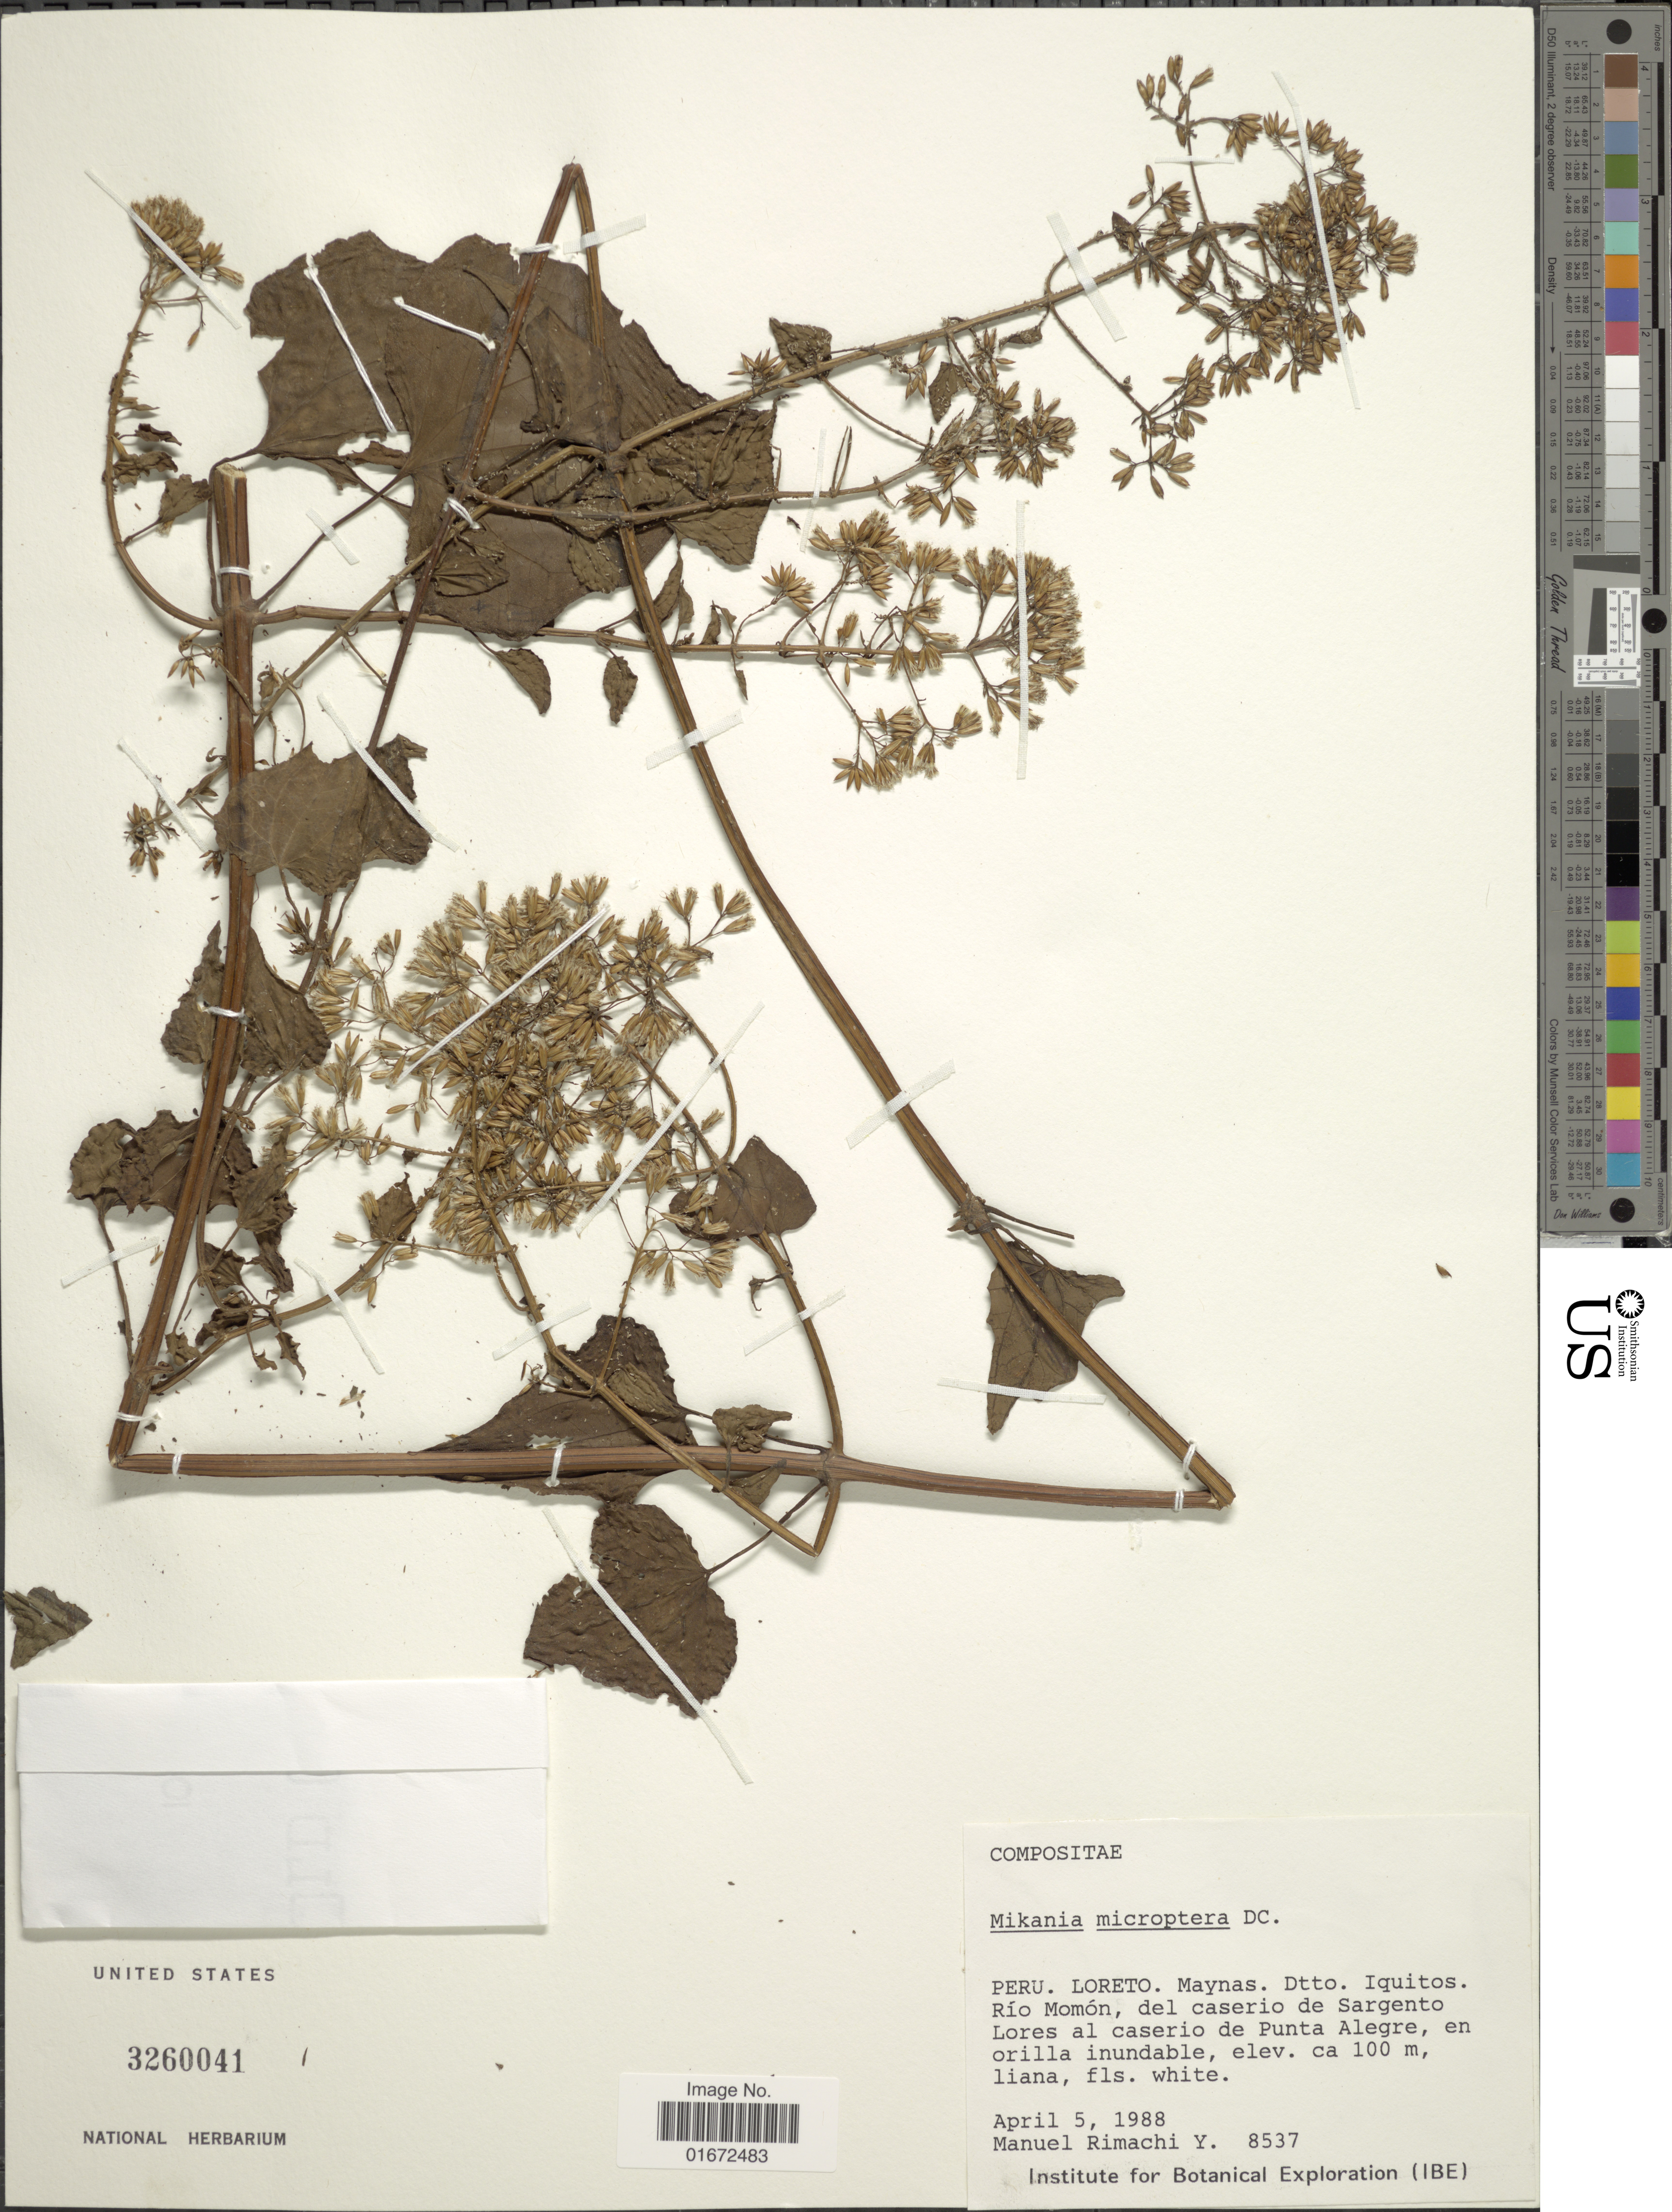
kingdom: Plantae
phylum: Tracheophyta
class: Magnoliopsida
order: Asterales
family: Asteraceae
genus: Mikania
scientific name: Mikania microptera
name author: DC.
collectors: M. Rimachi Y.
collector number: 8537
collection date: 1988-04-05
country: Peru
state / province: Loreto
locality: Peru. Loreto. Maynas. Dtto. Iquitos. Río Momón, del caserio de Sargento Lores al caserio de Punta Alegre, en orilla inundable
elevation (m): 100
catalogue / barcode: US 3260041